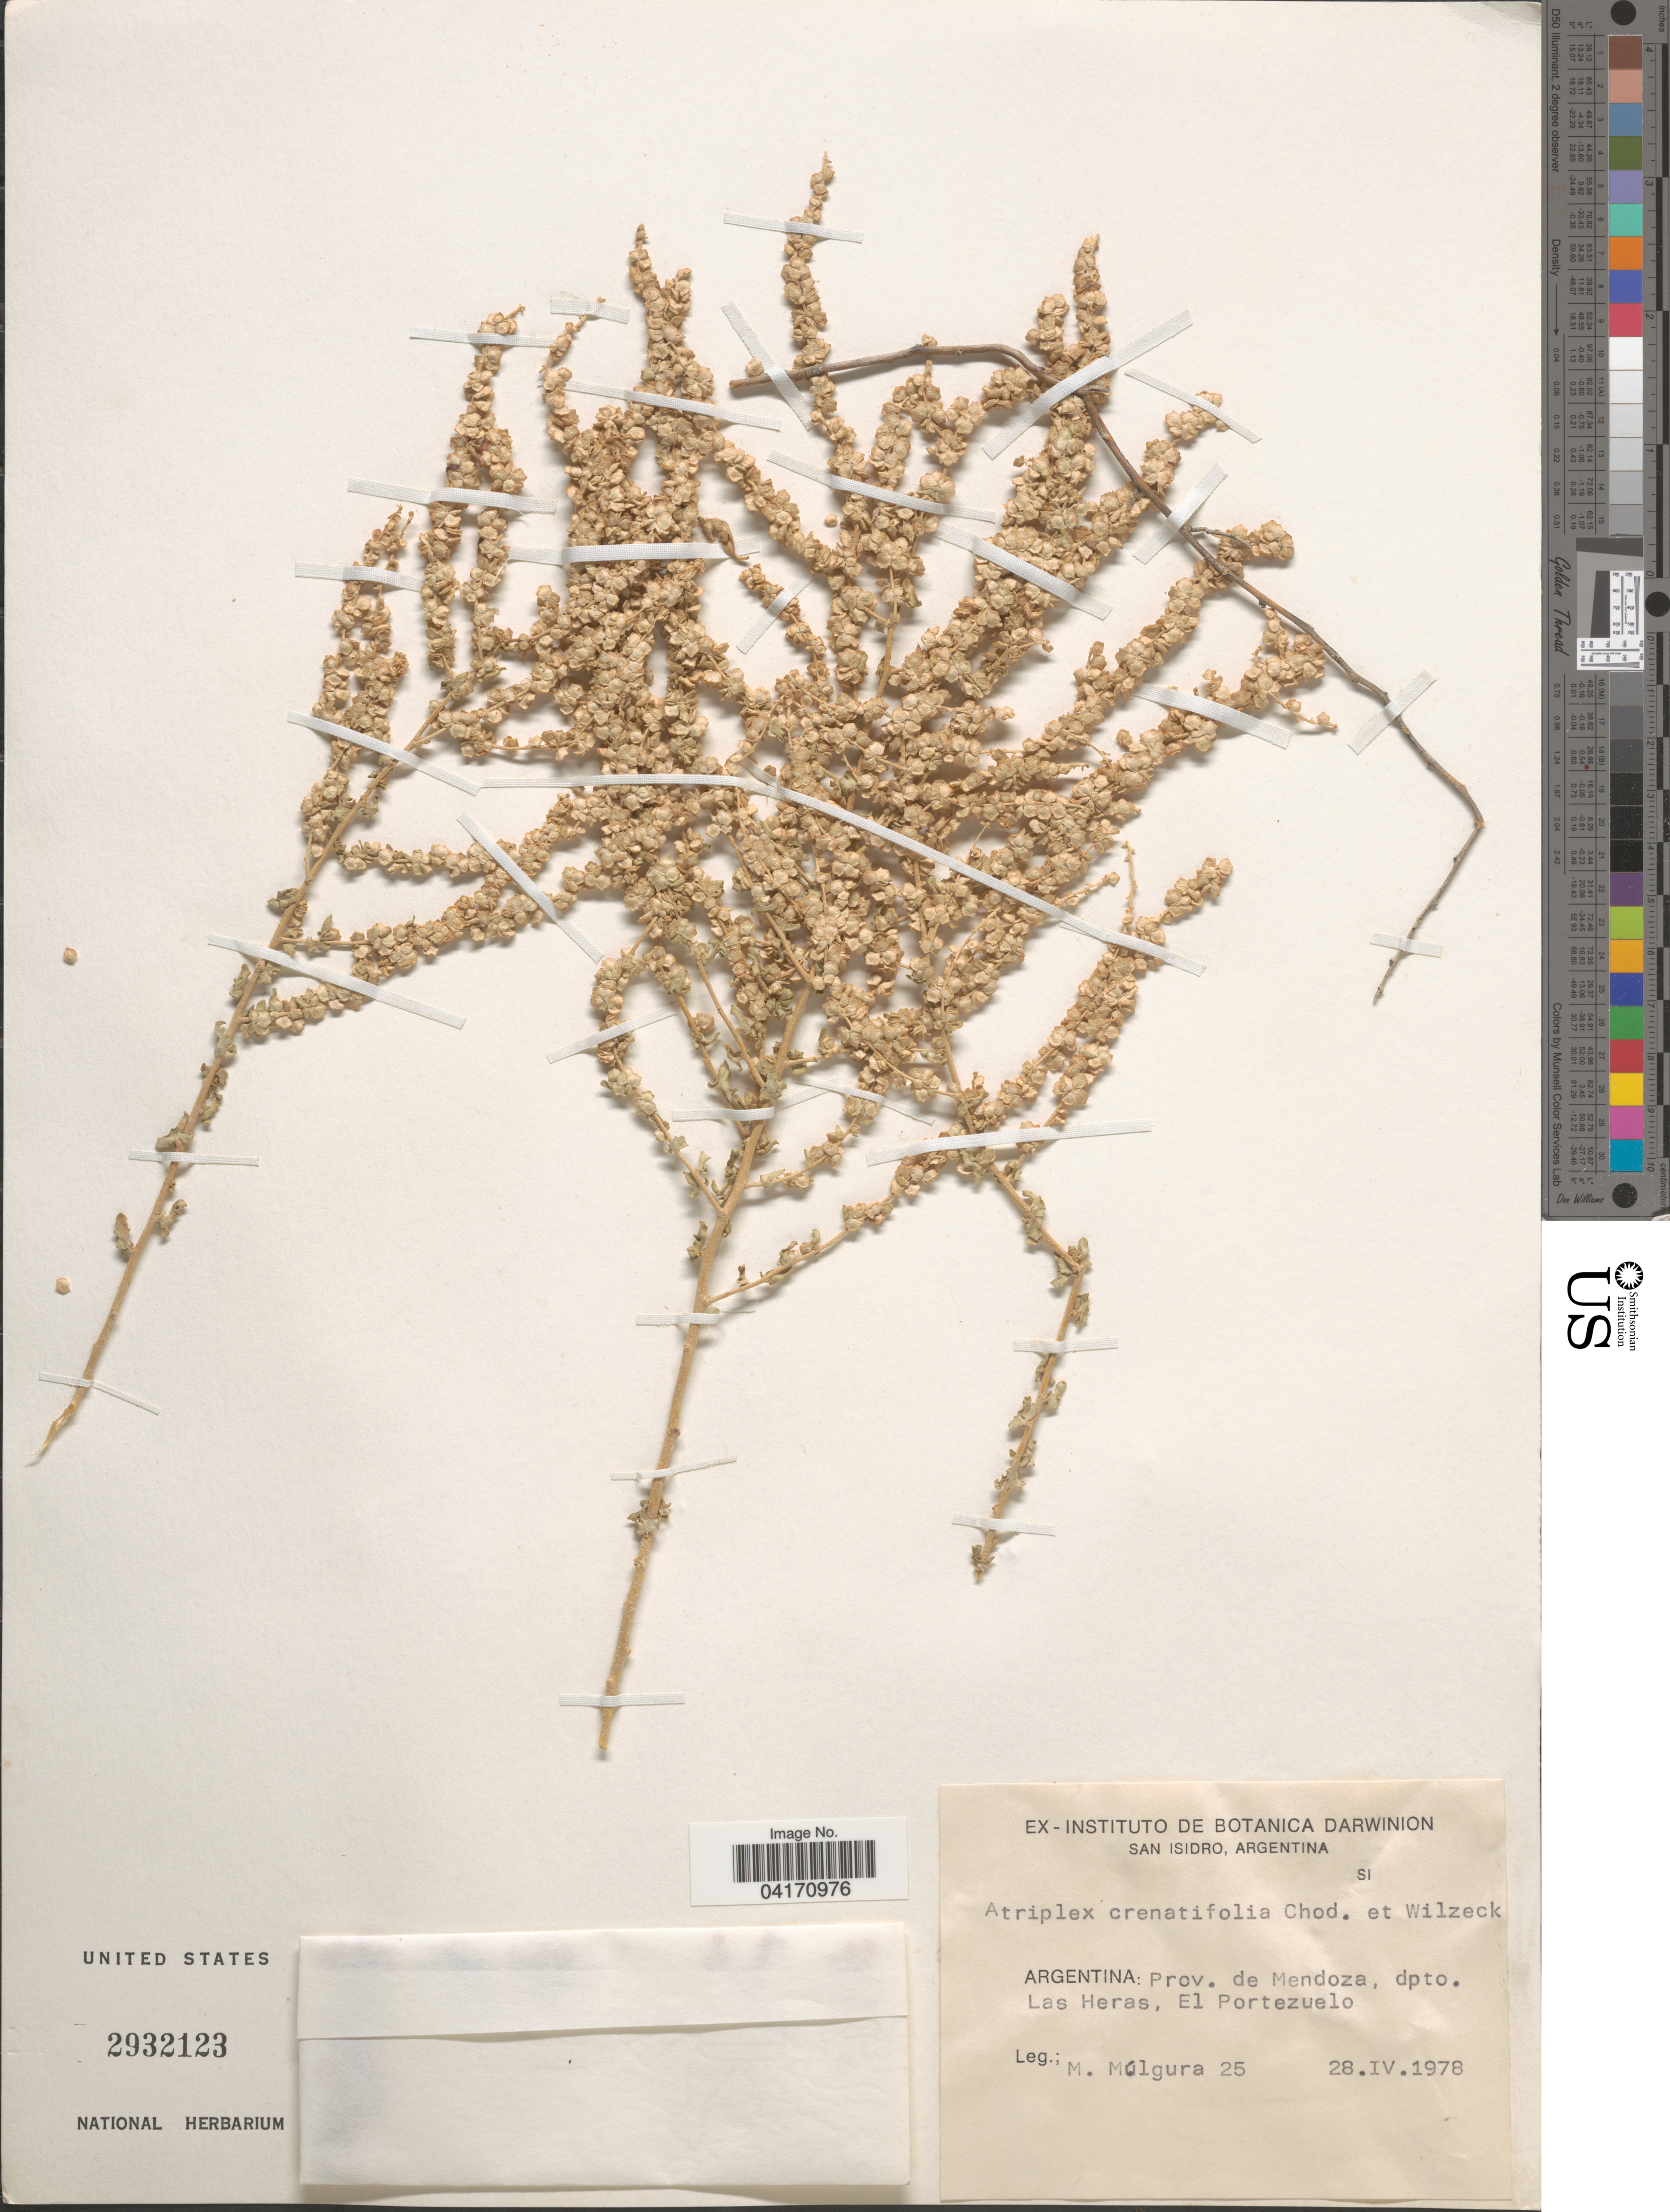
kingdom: Plantae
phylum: Tracheophyta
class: Magnoliopsida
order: Caryophyllales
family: Amaranthaceae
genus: Atriplex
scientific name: Atriplex crenatifolia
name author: Chodat & Wilczek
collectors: M. Múlgura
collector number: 25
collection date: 1978-04-28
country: Argentina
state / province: Mendoza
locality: Dpto. Las Heras, El Portezuelo.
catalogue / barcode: US 2932123